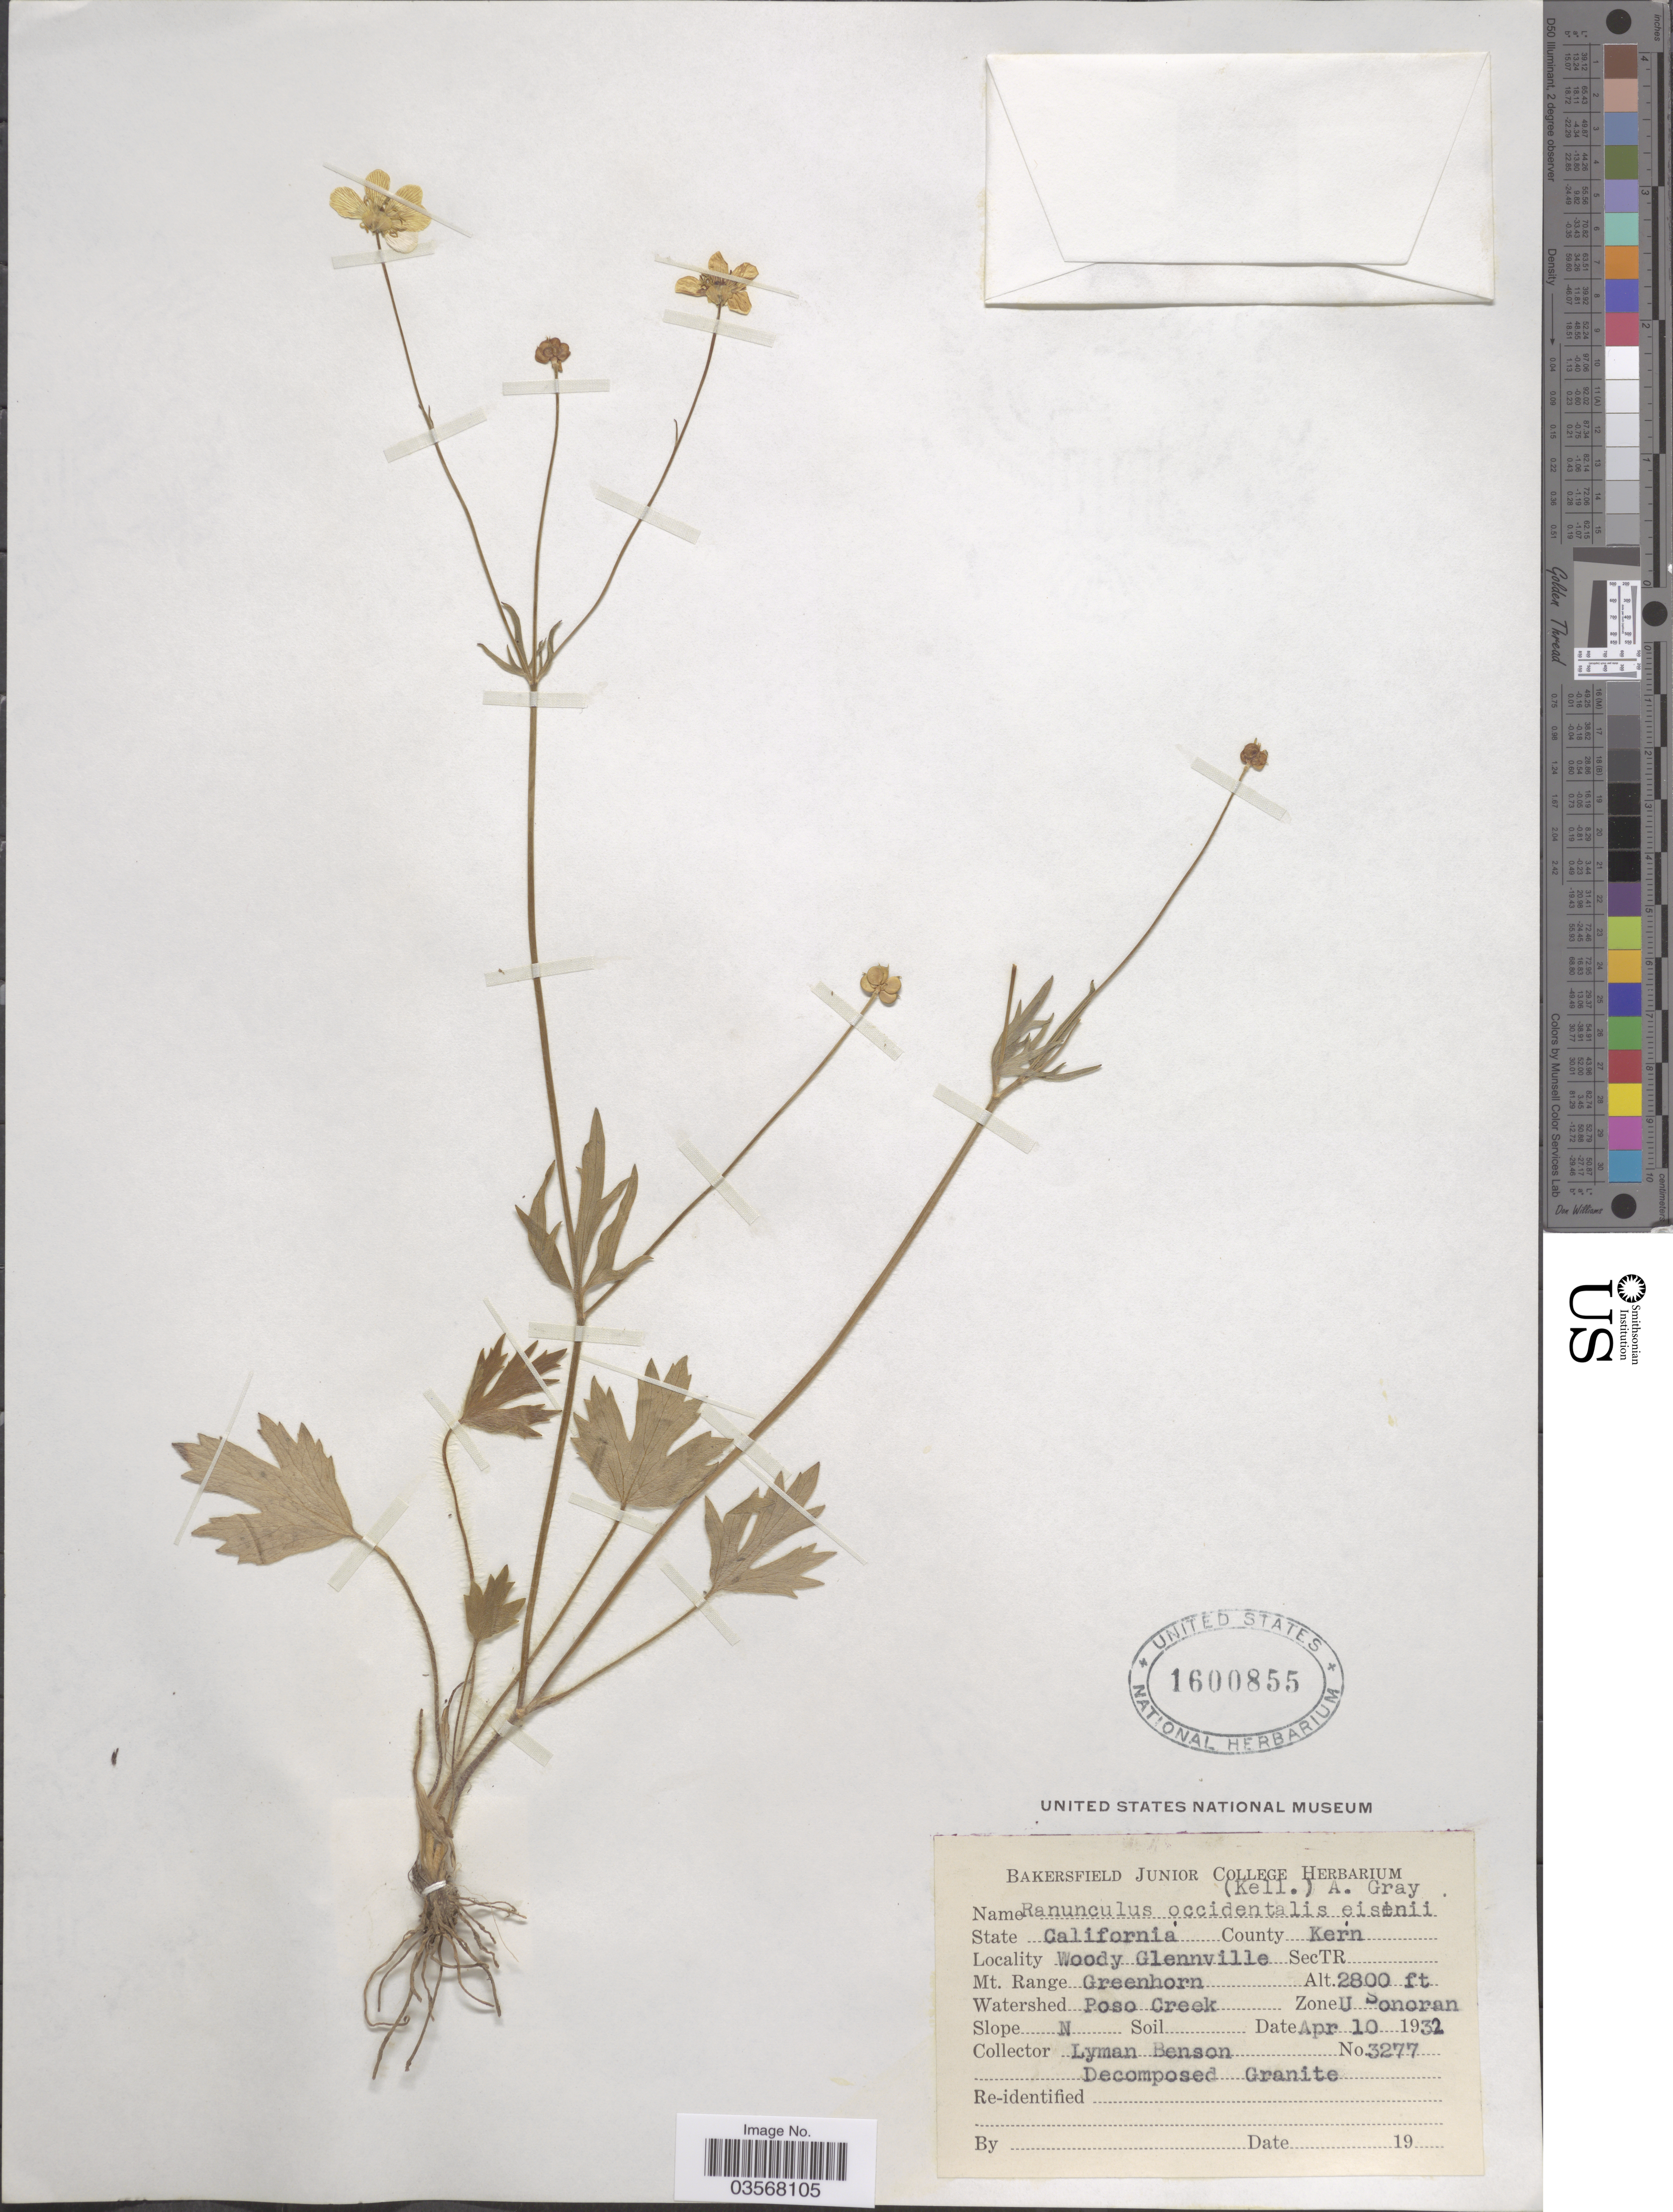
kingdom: Plantae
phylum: Tracheophyta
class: Magnoliopsida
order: Ranunculales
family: Ranunculaceae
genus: Ranunculus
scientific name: Ranunculus occidentalis var. eisenii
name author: Nutt.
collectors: L. D. Benson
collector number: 3277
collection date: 1932-04-10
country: United States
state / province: California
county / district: Kern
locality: County Kern. Woody Glenville. Mt. Range Greenhorn. Watershed Poso Creek. Zone U Sonoran.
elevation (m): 853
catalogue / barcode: US 1600855